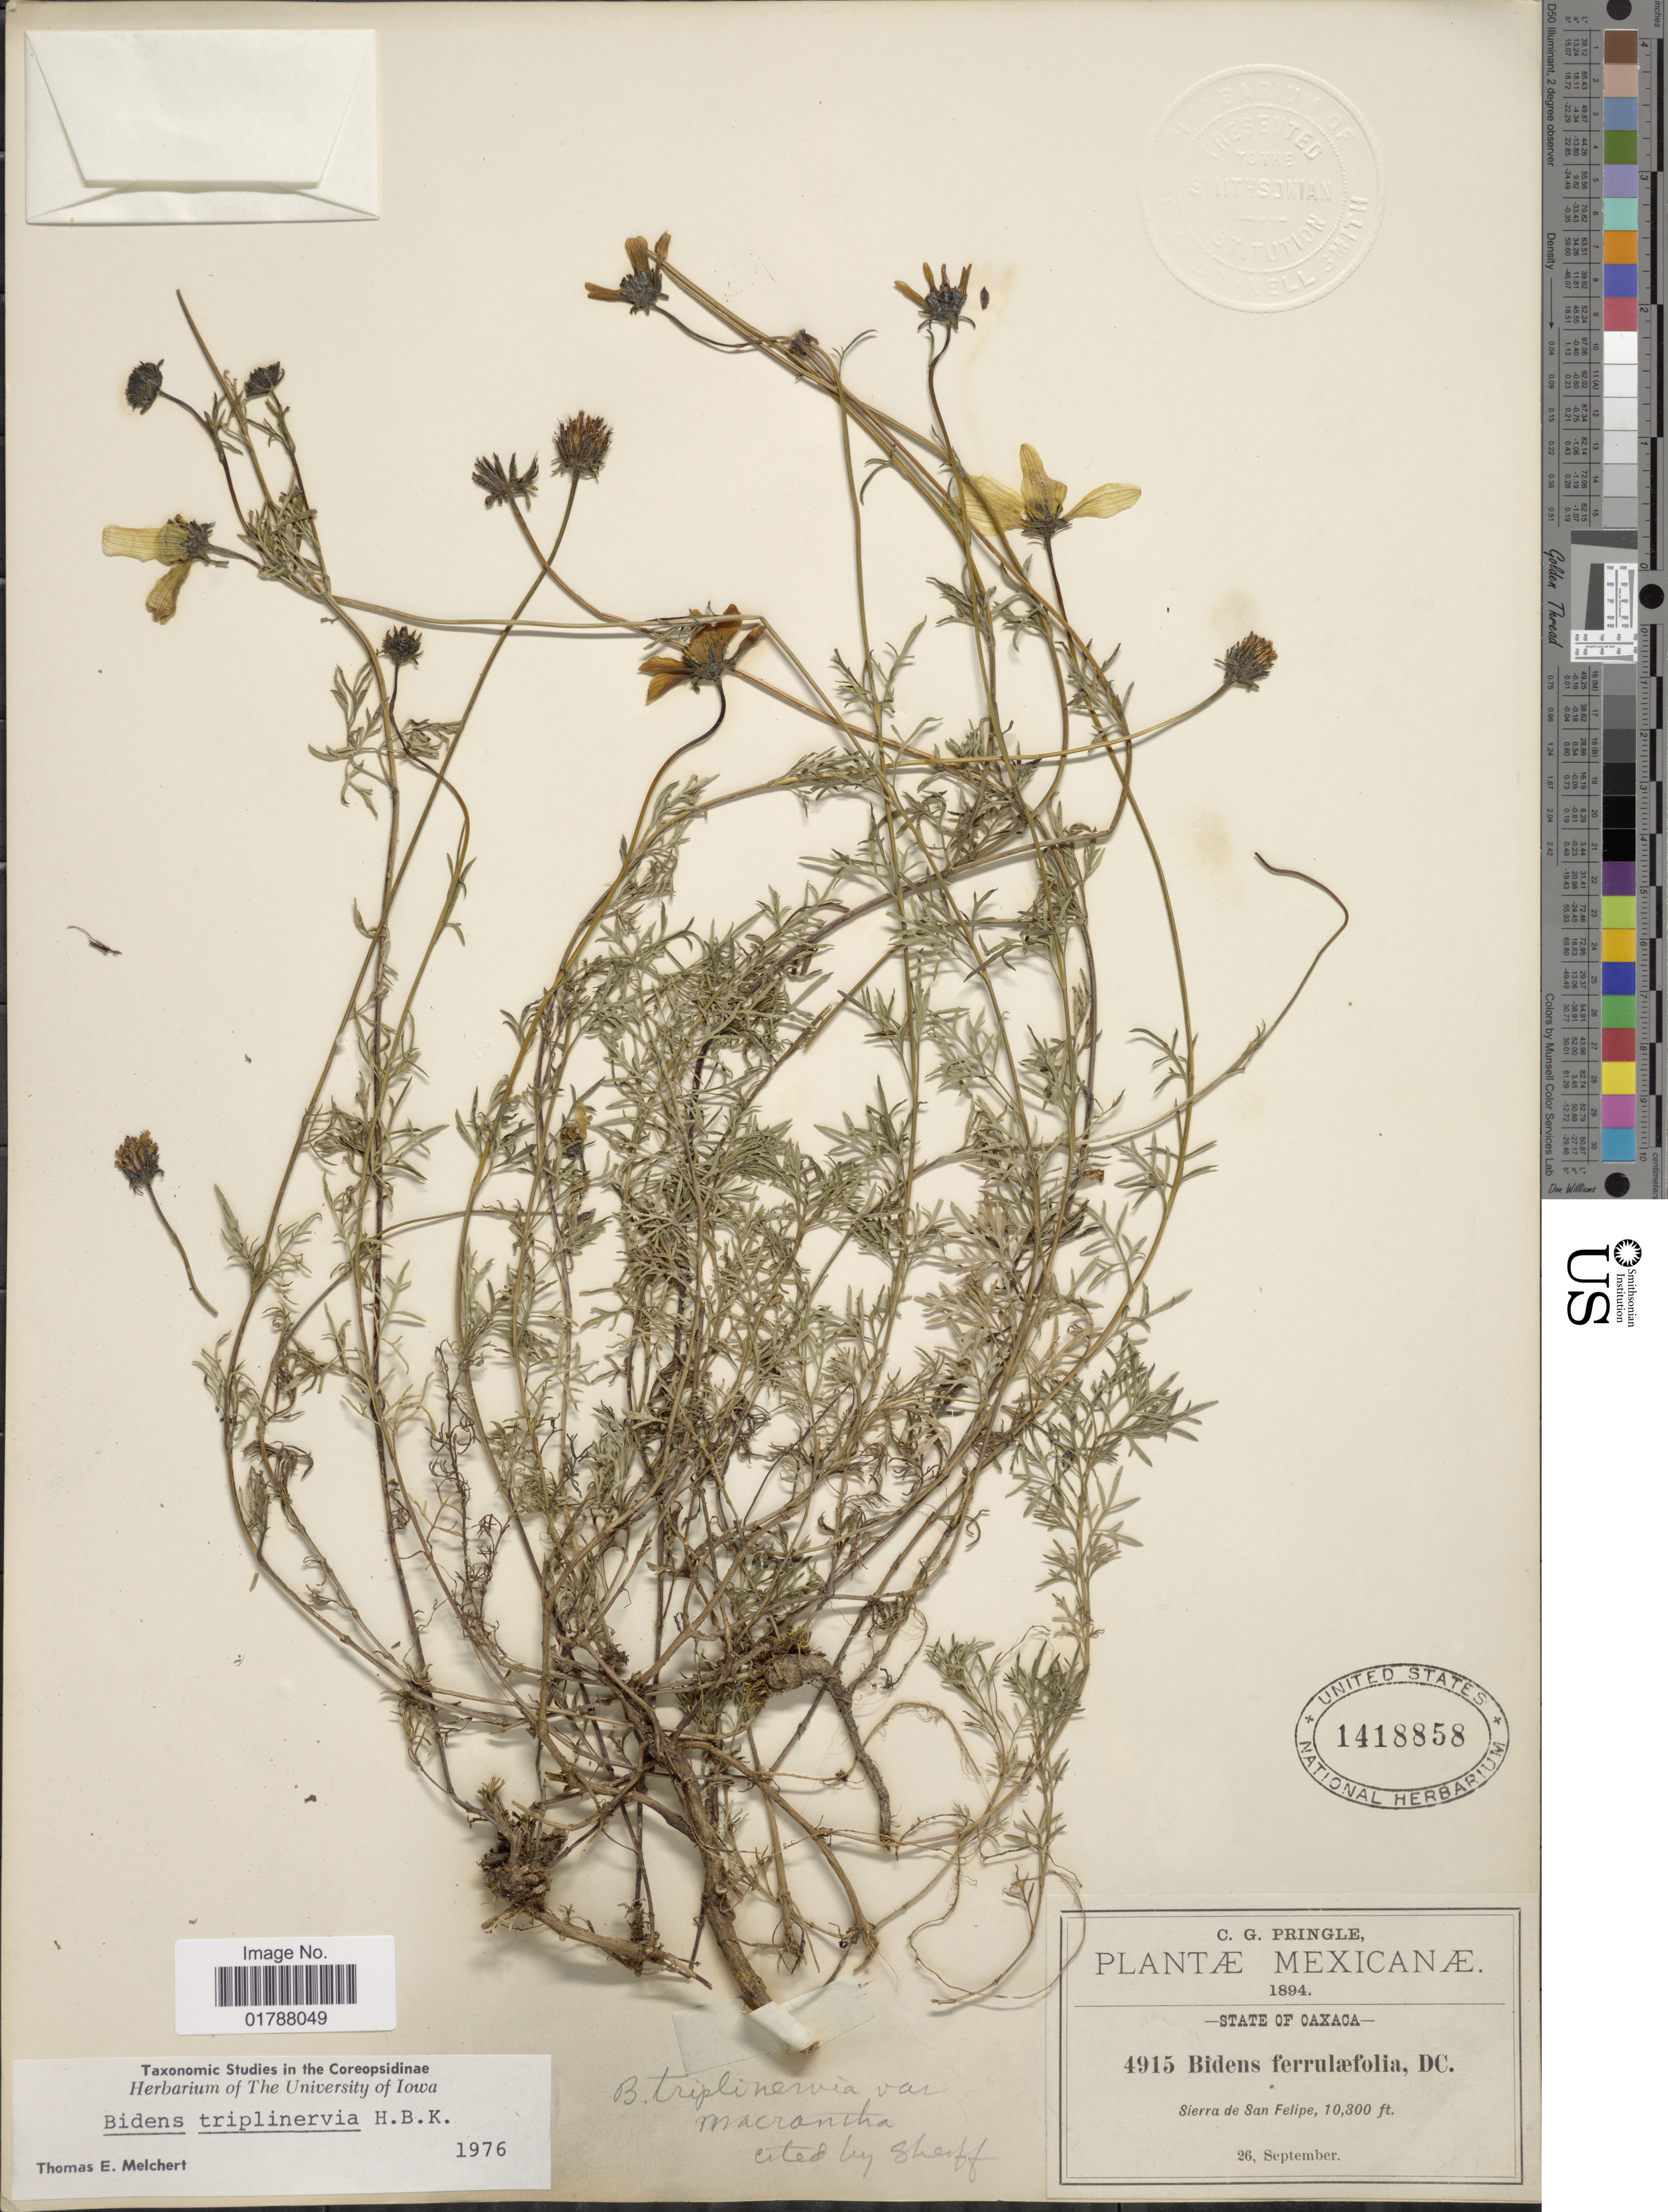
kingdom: Plantae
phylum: Tracheophyta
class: Magnoliopsida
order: Asterales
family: Asteraceae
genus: Bidens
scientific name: Bidens triplinervia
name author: Kunth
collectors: C. G. Pringle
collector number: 4915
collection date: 1894-09-26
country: Mexico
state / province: Oaxaca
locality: State of Oaxaca, Sierra de San Felipe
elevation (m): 3139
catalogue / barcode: US 1418858